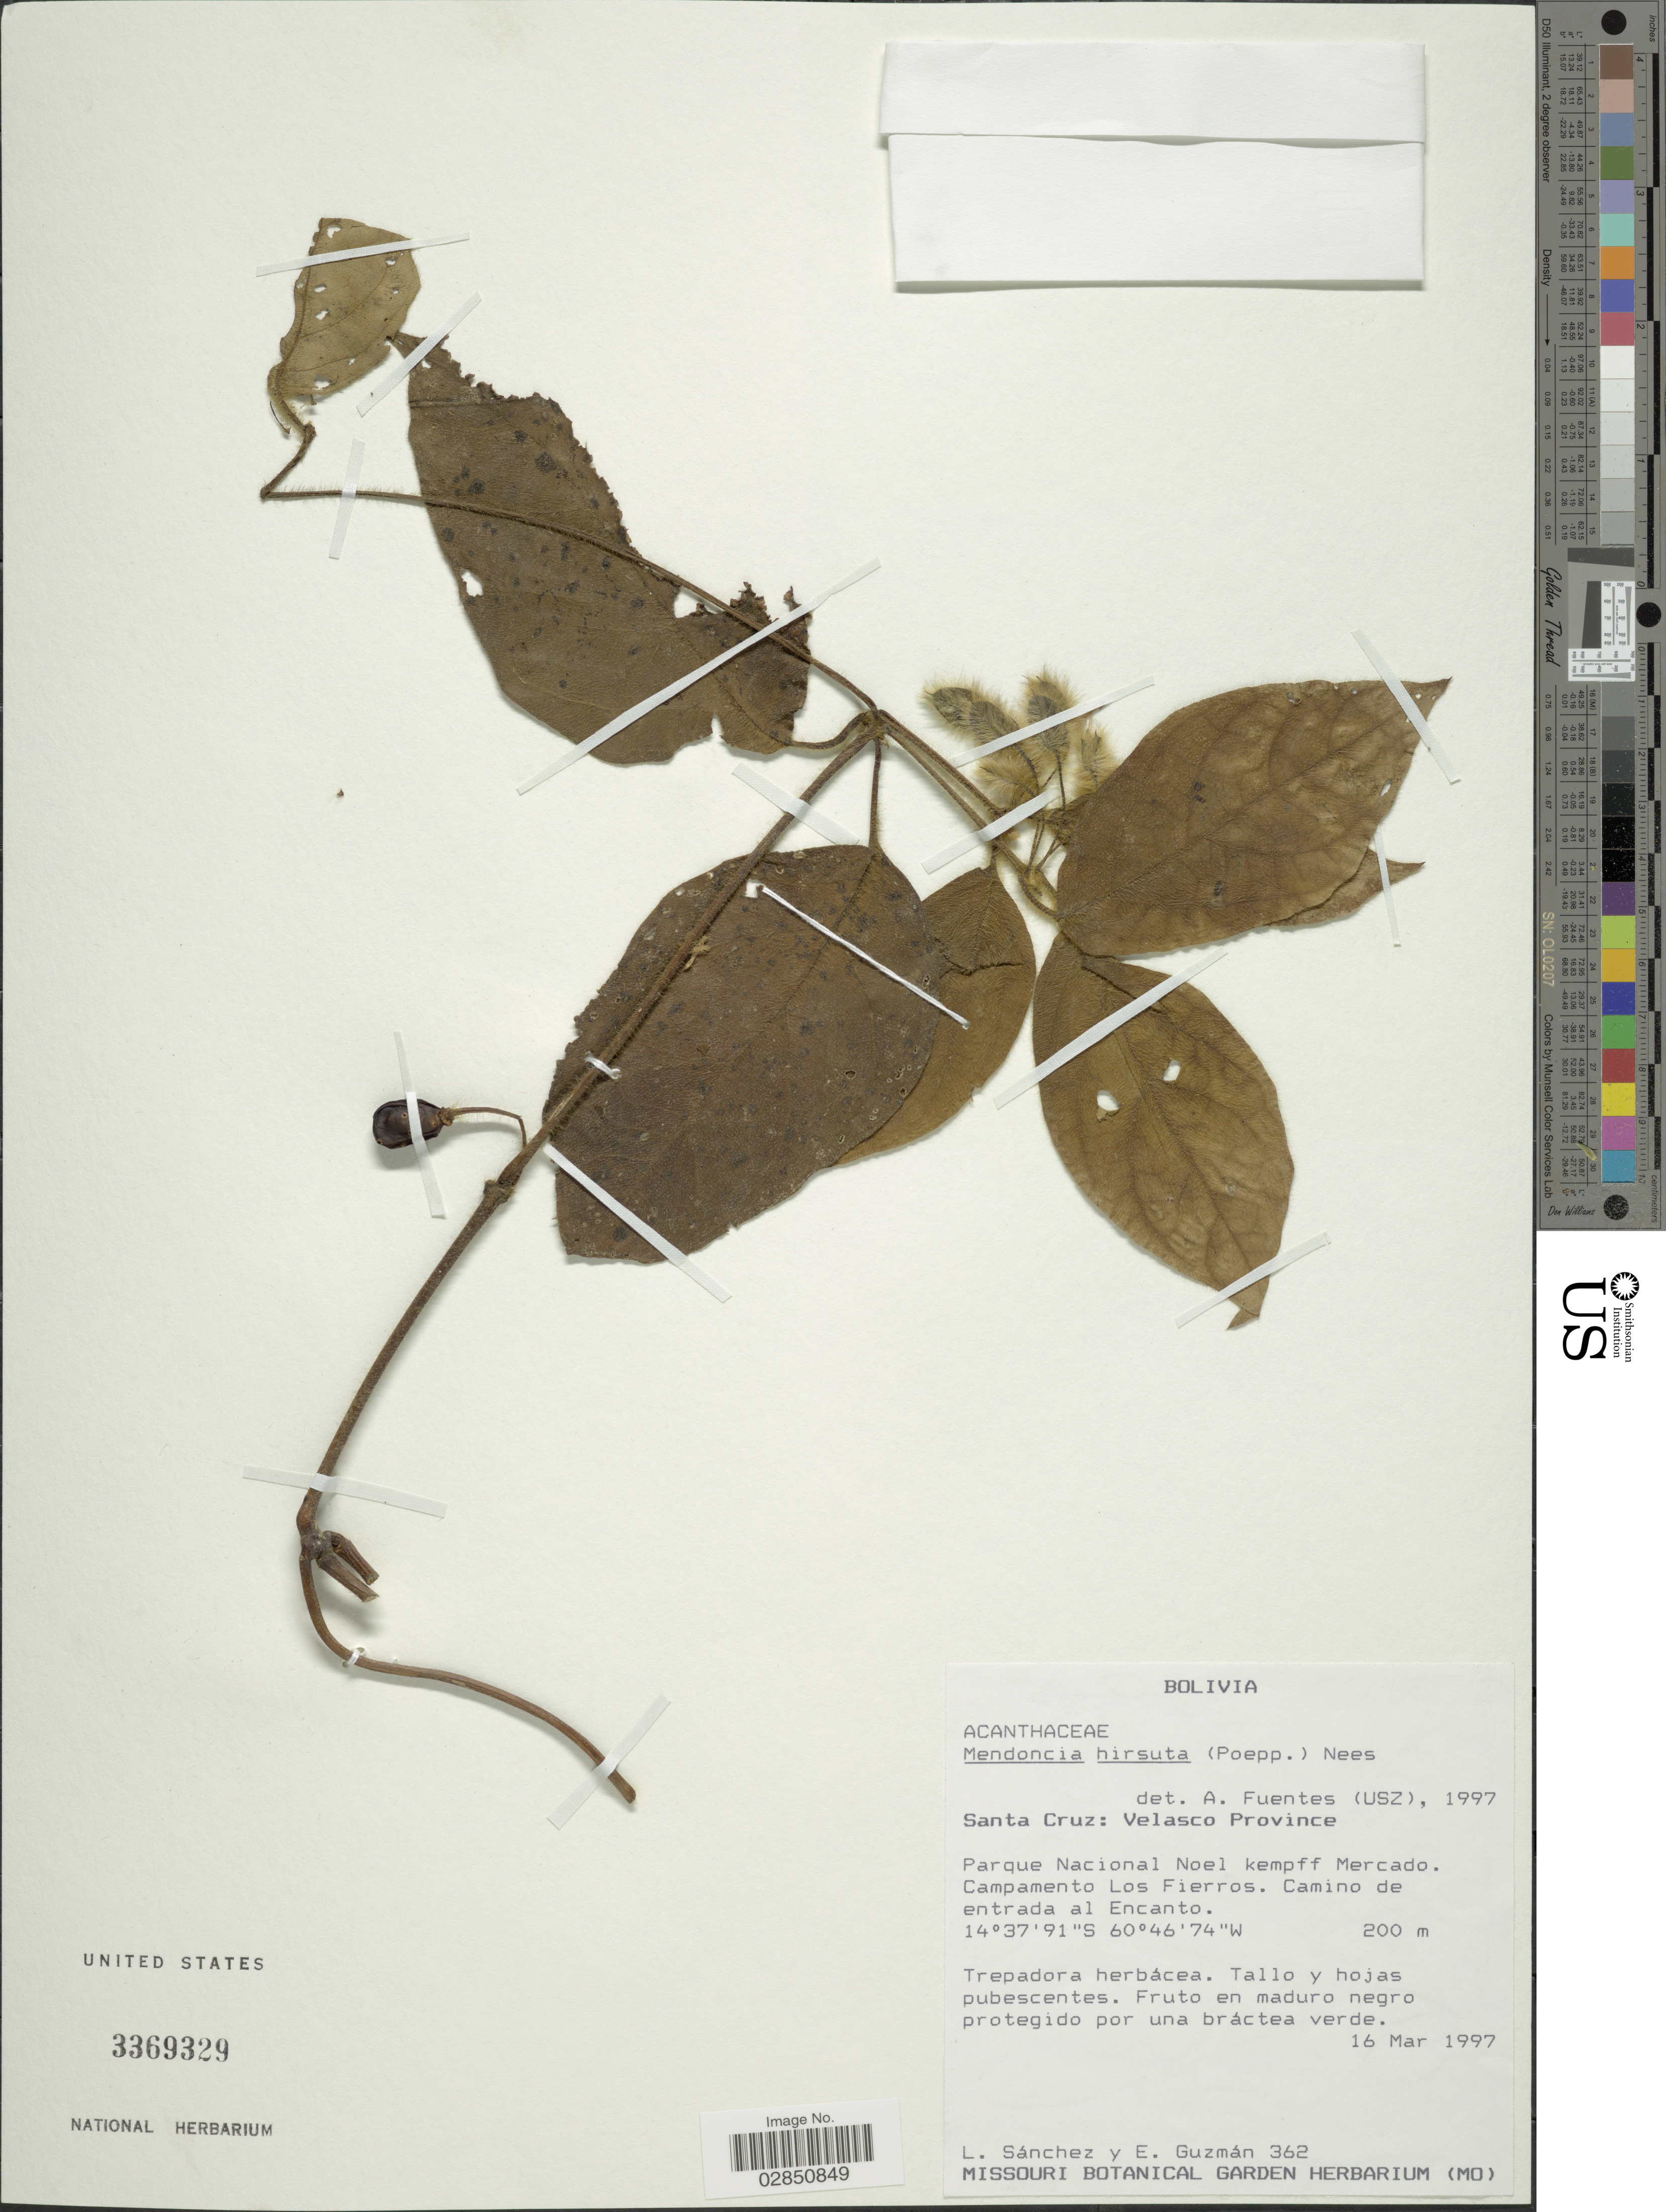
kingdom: Plantae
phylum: Tracheophyta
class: Magnoliopsida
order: Lamiales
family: Acanthaceae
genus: Mendoncia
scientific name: Mendoncia bivalvis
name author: (L. f.) Merr.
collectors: L. Sanchez & E. Guzman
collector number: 362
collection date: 1997-03-16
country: Bolivia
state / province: Santa Cruz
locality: Velasco Province. Parque Nacional Noel kempff Mercado. Campamento Los Fierros. Camino de entrada al Encanto.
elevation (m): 200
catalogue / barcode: US 3369329